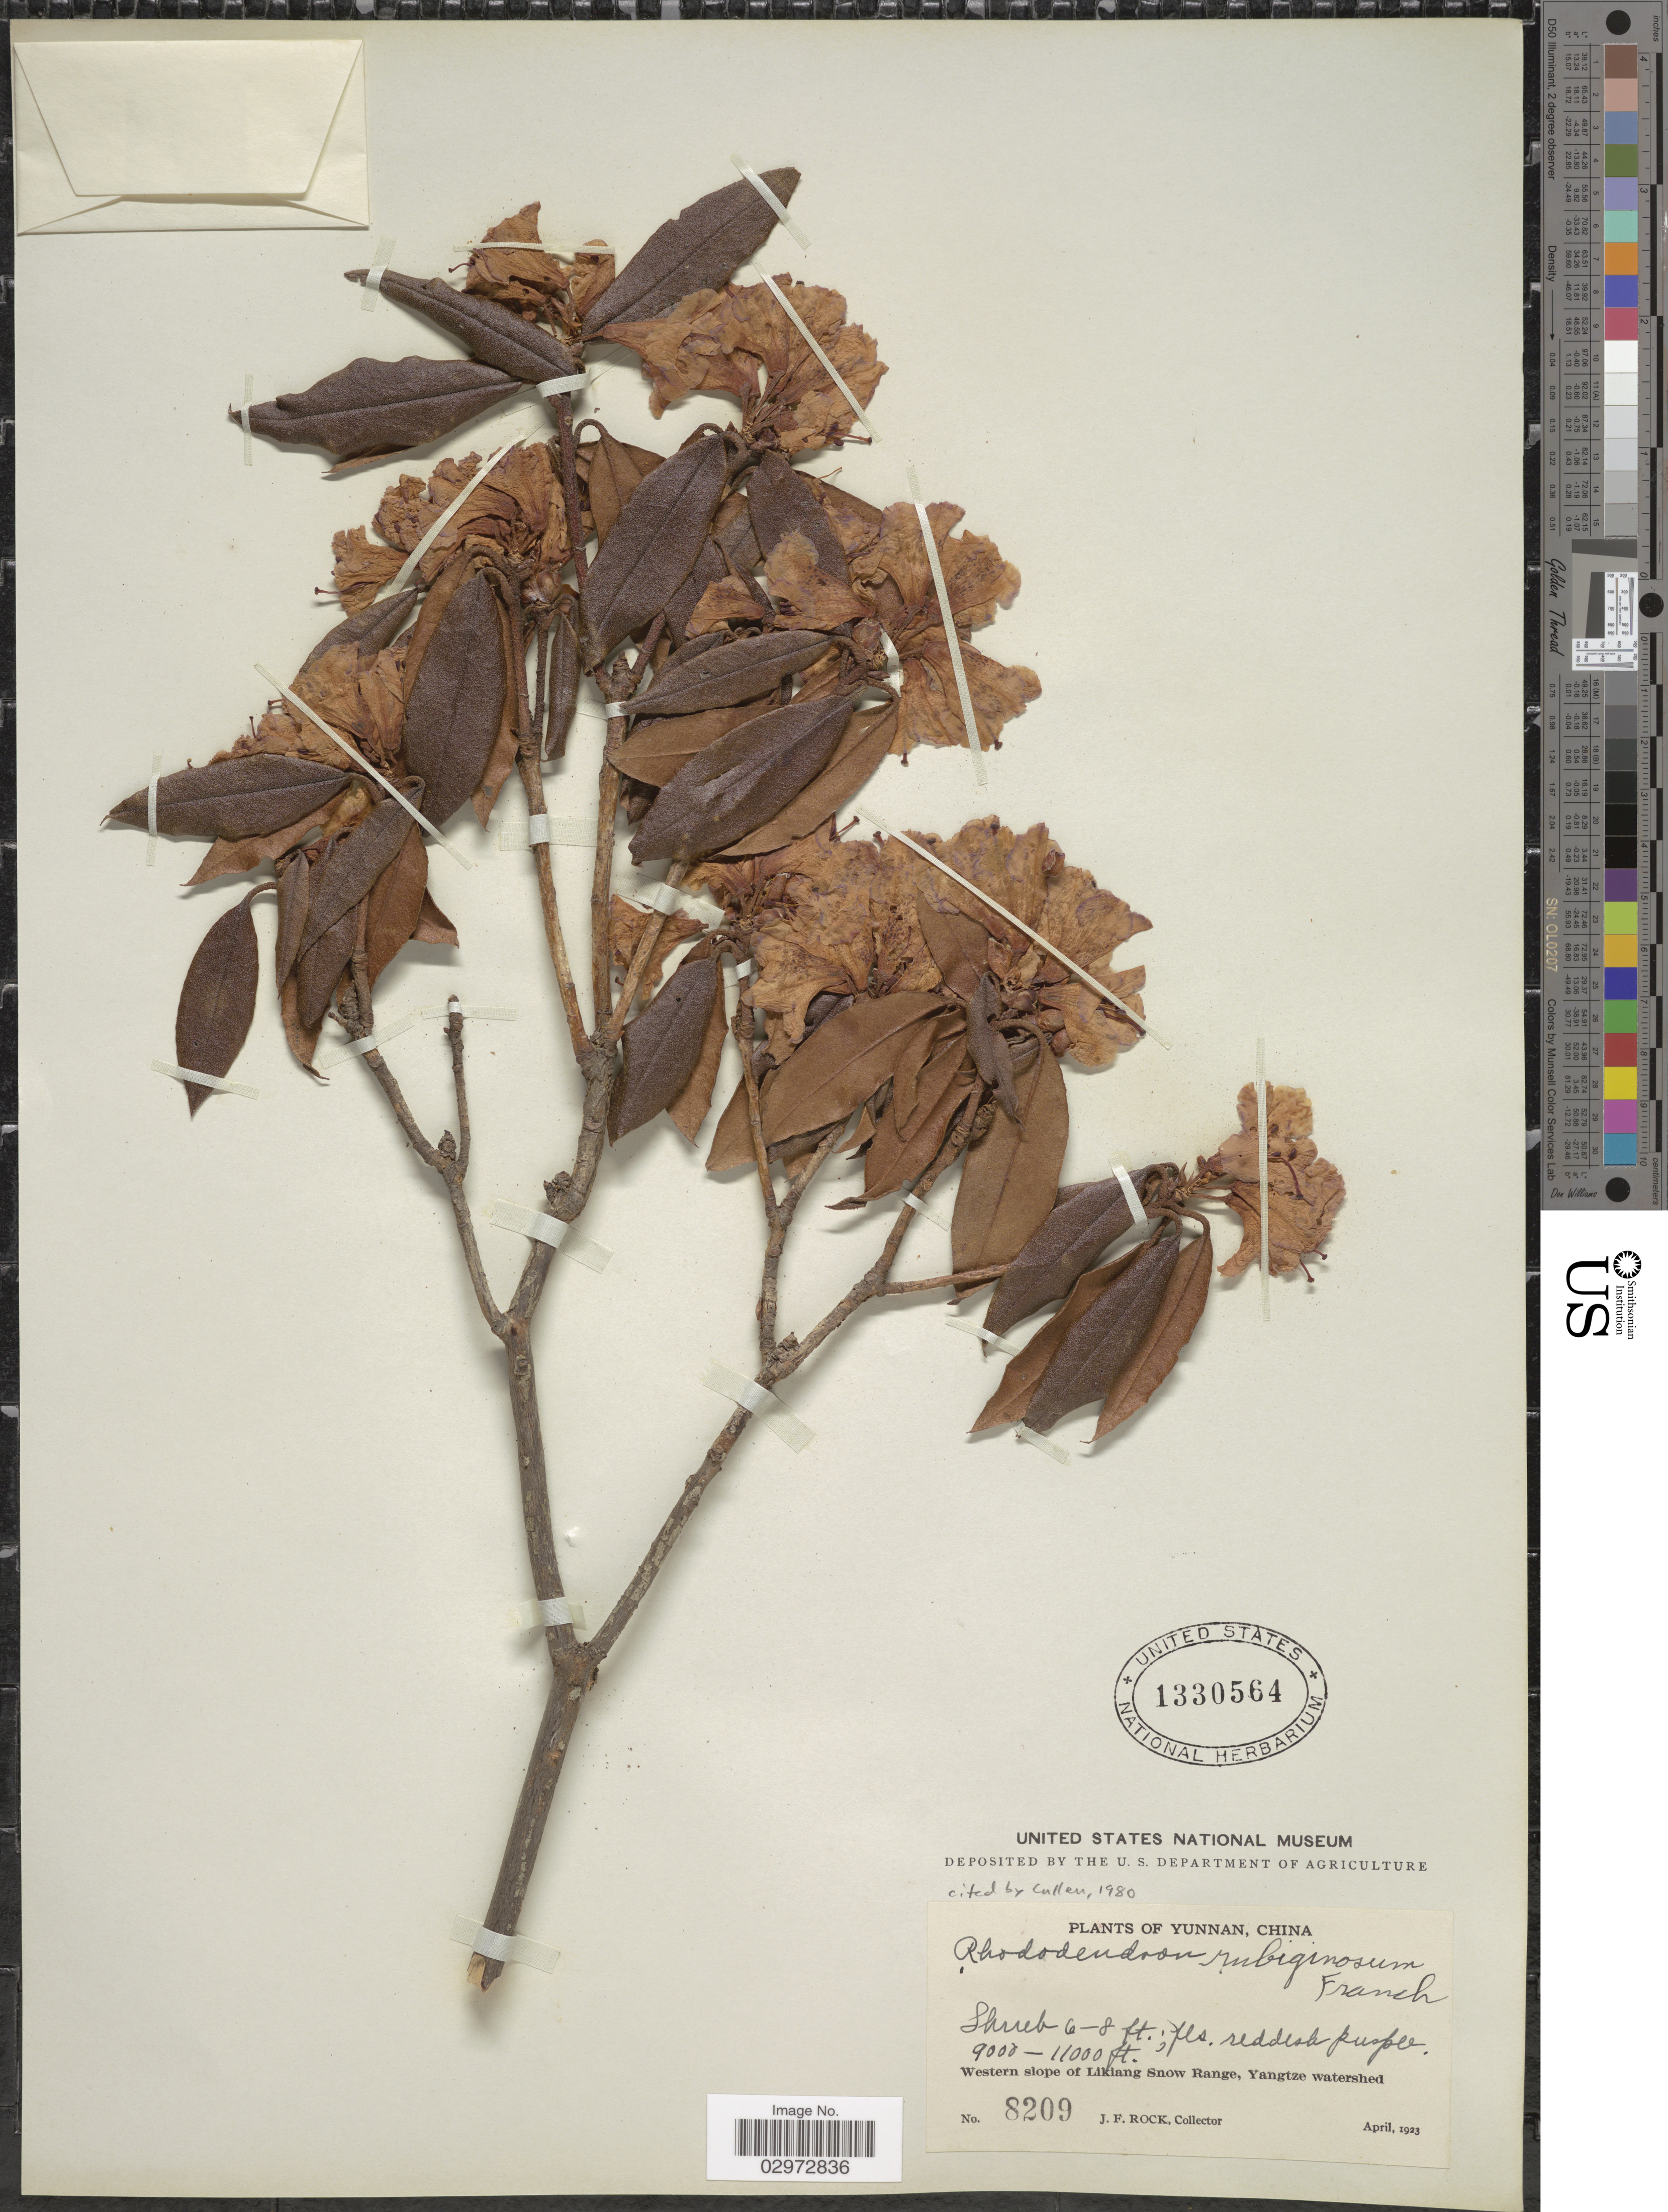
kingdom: Plantae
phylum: Tracheophyta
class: Magnoliopsida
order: Ericales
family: Ericaceae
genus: Rhododendron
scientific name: Rhododendron rubiginosum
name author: Franch.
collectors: J. Rock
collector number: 8209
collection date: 1923-04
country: China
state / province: Yunnan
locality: Western slope of Likiang Snow Range, Yangtze watershed.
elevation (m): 2743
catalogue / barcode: US 1330564